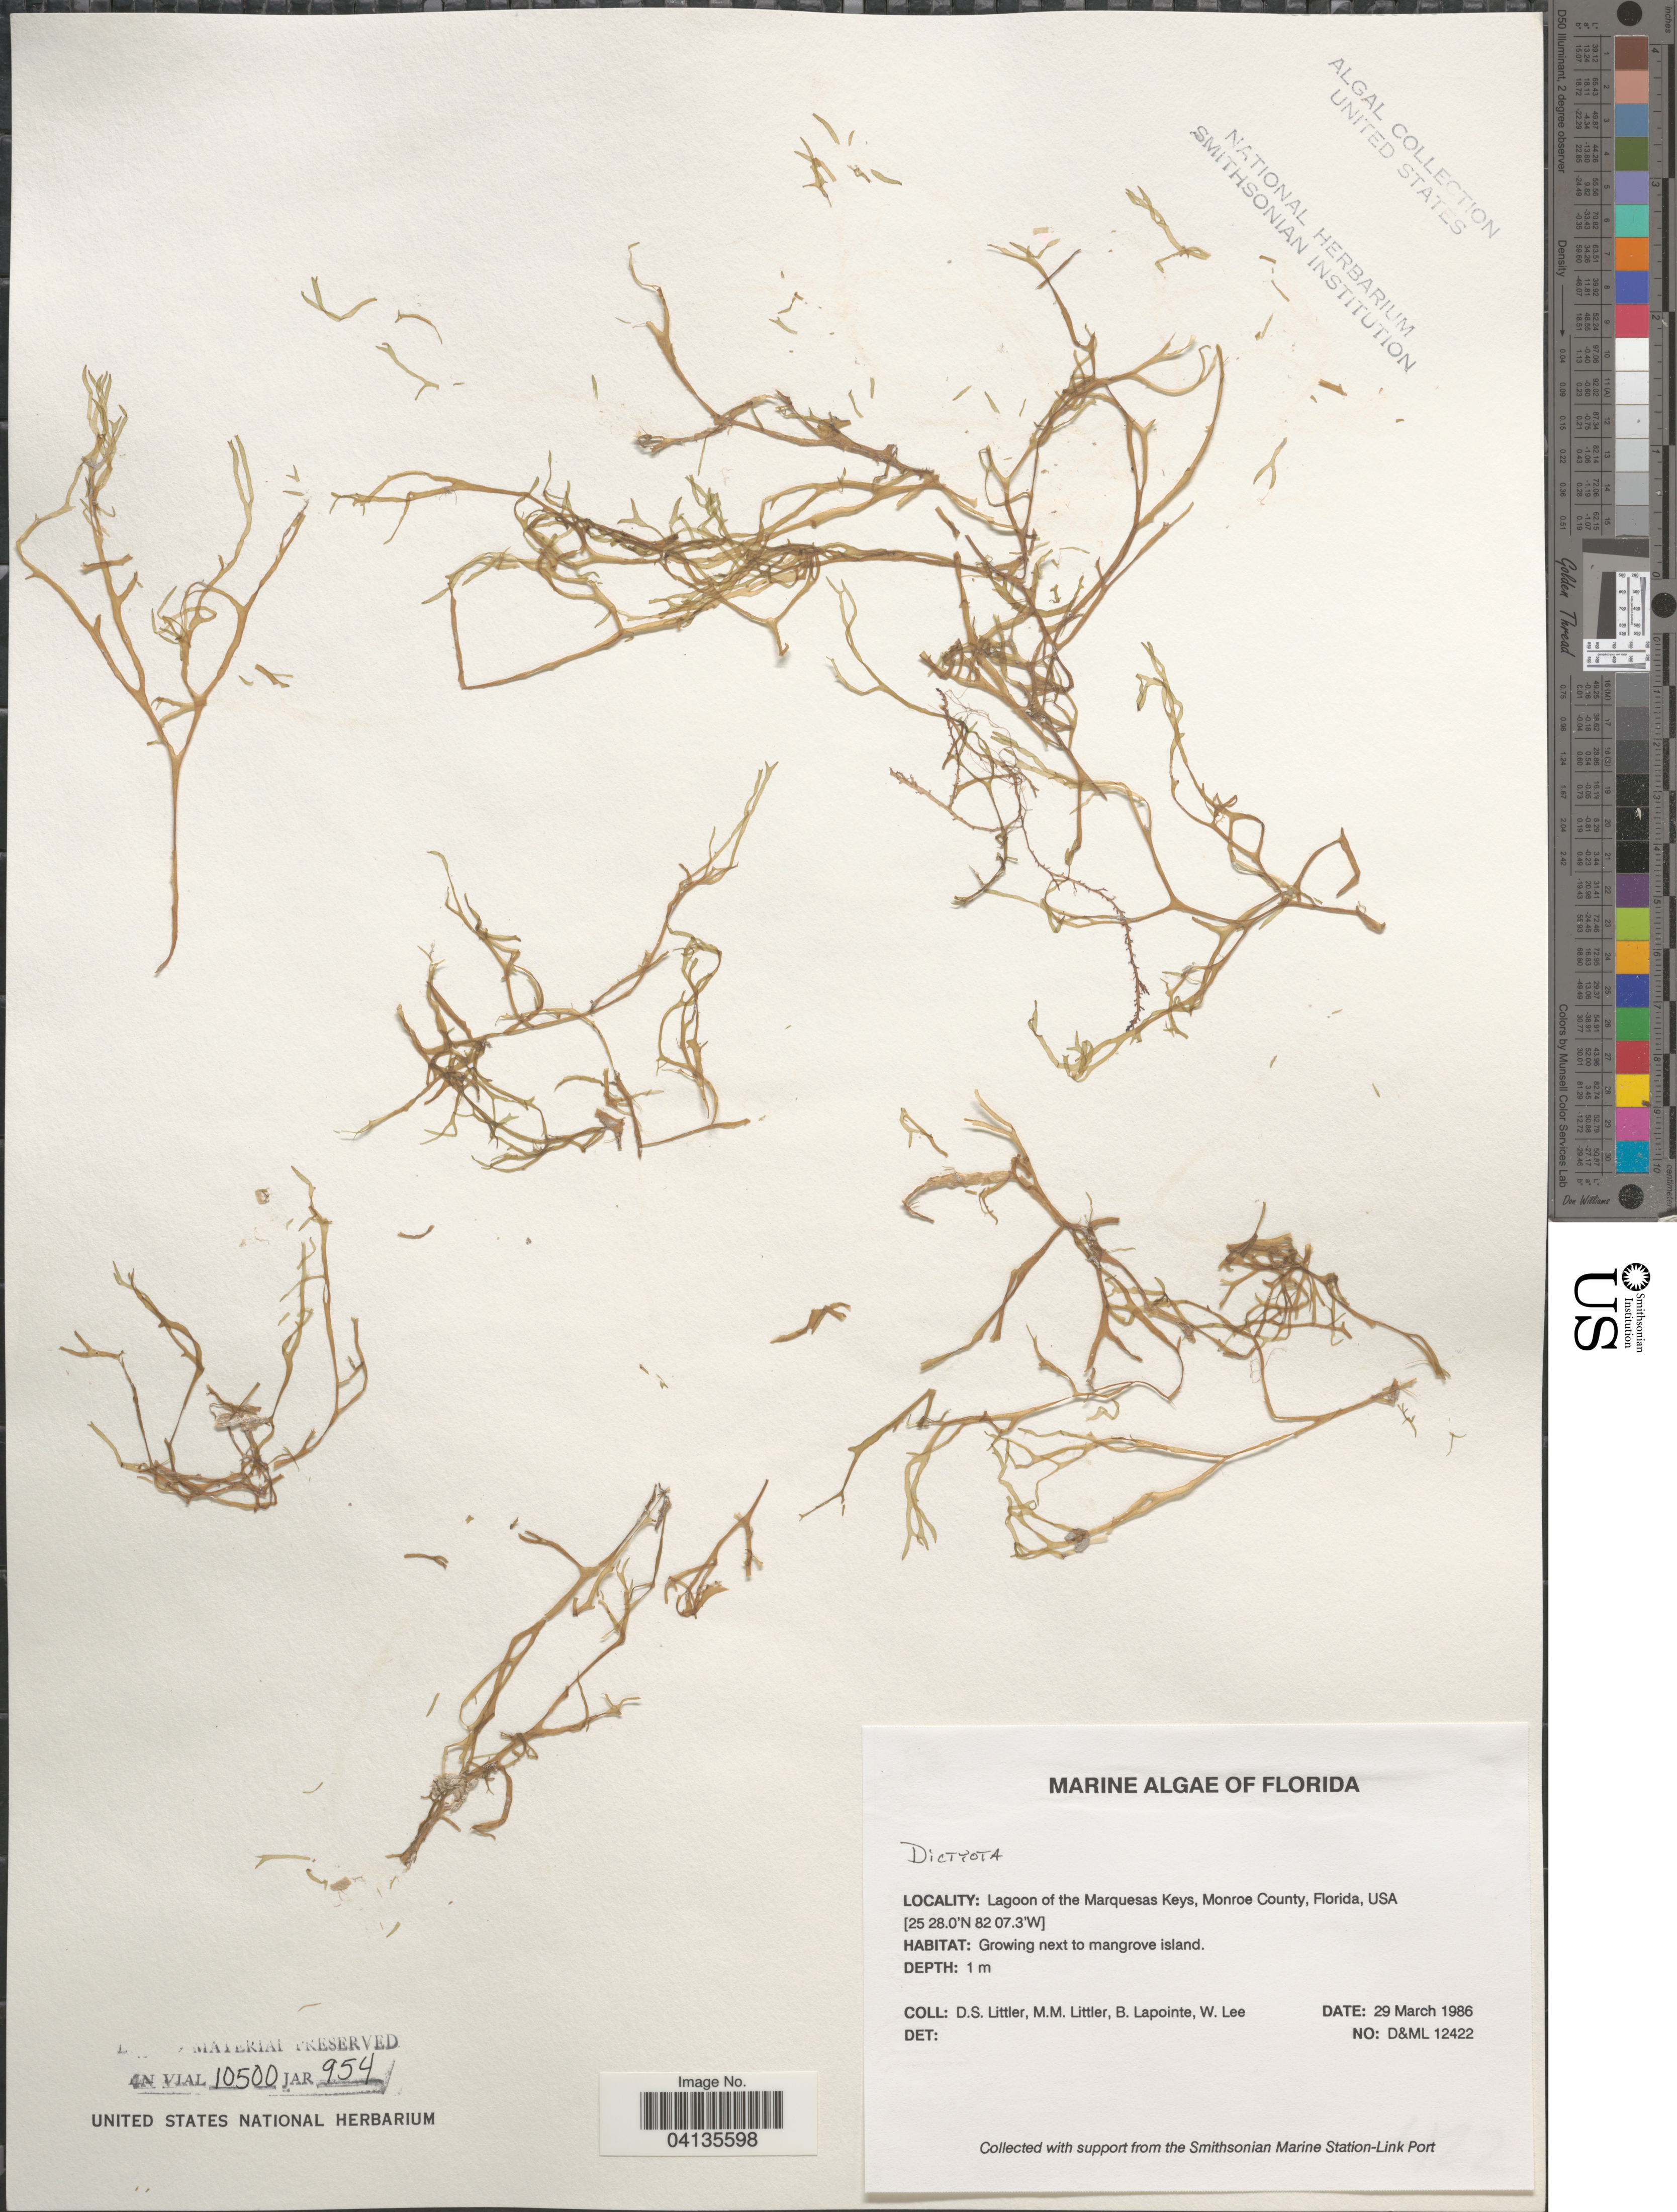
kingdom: Chromista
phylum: Ochrophyta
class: Phaeophyceae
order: Dictyotales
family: Dictyotaceae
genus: Dictyota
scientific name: Dictyota sp.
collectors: D. S. Littler, B. Lapointe & W. Lee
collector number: D&ML12422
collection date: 1986-03-29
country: United States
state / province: Florida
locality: Lagoon of the Marquesas Keys, Monroe County.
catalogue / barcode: US 238617